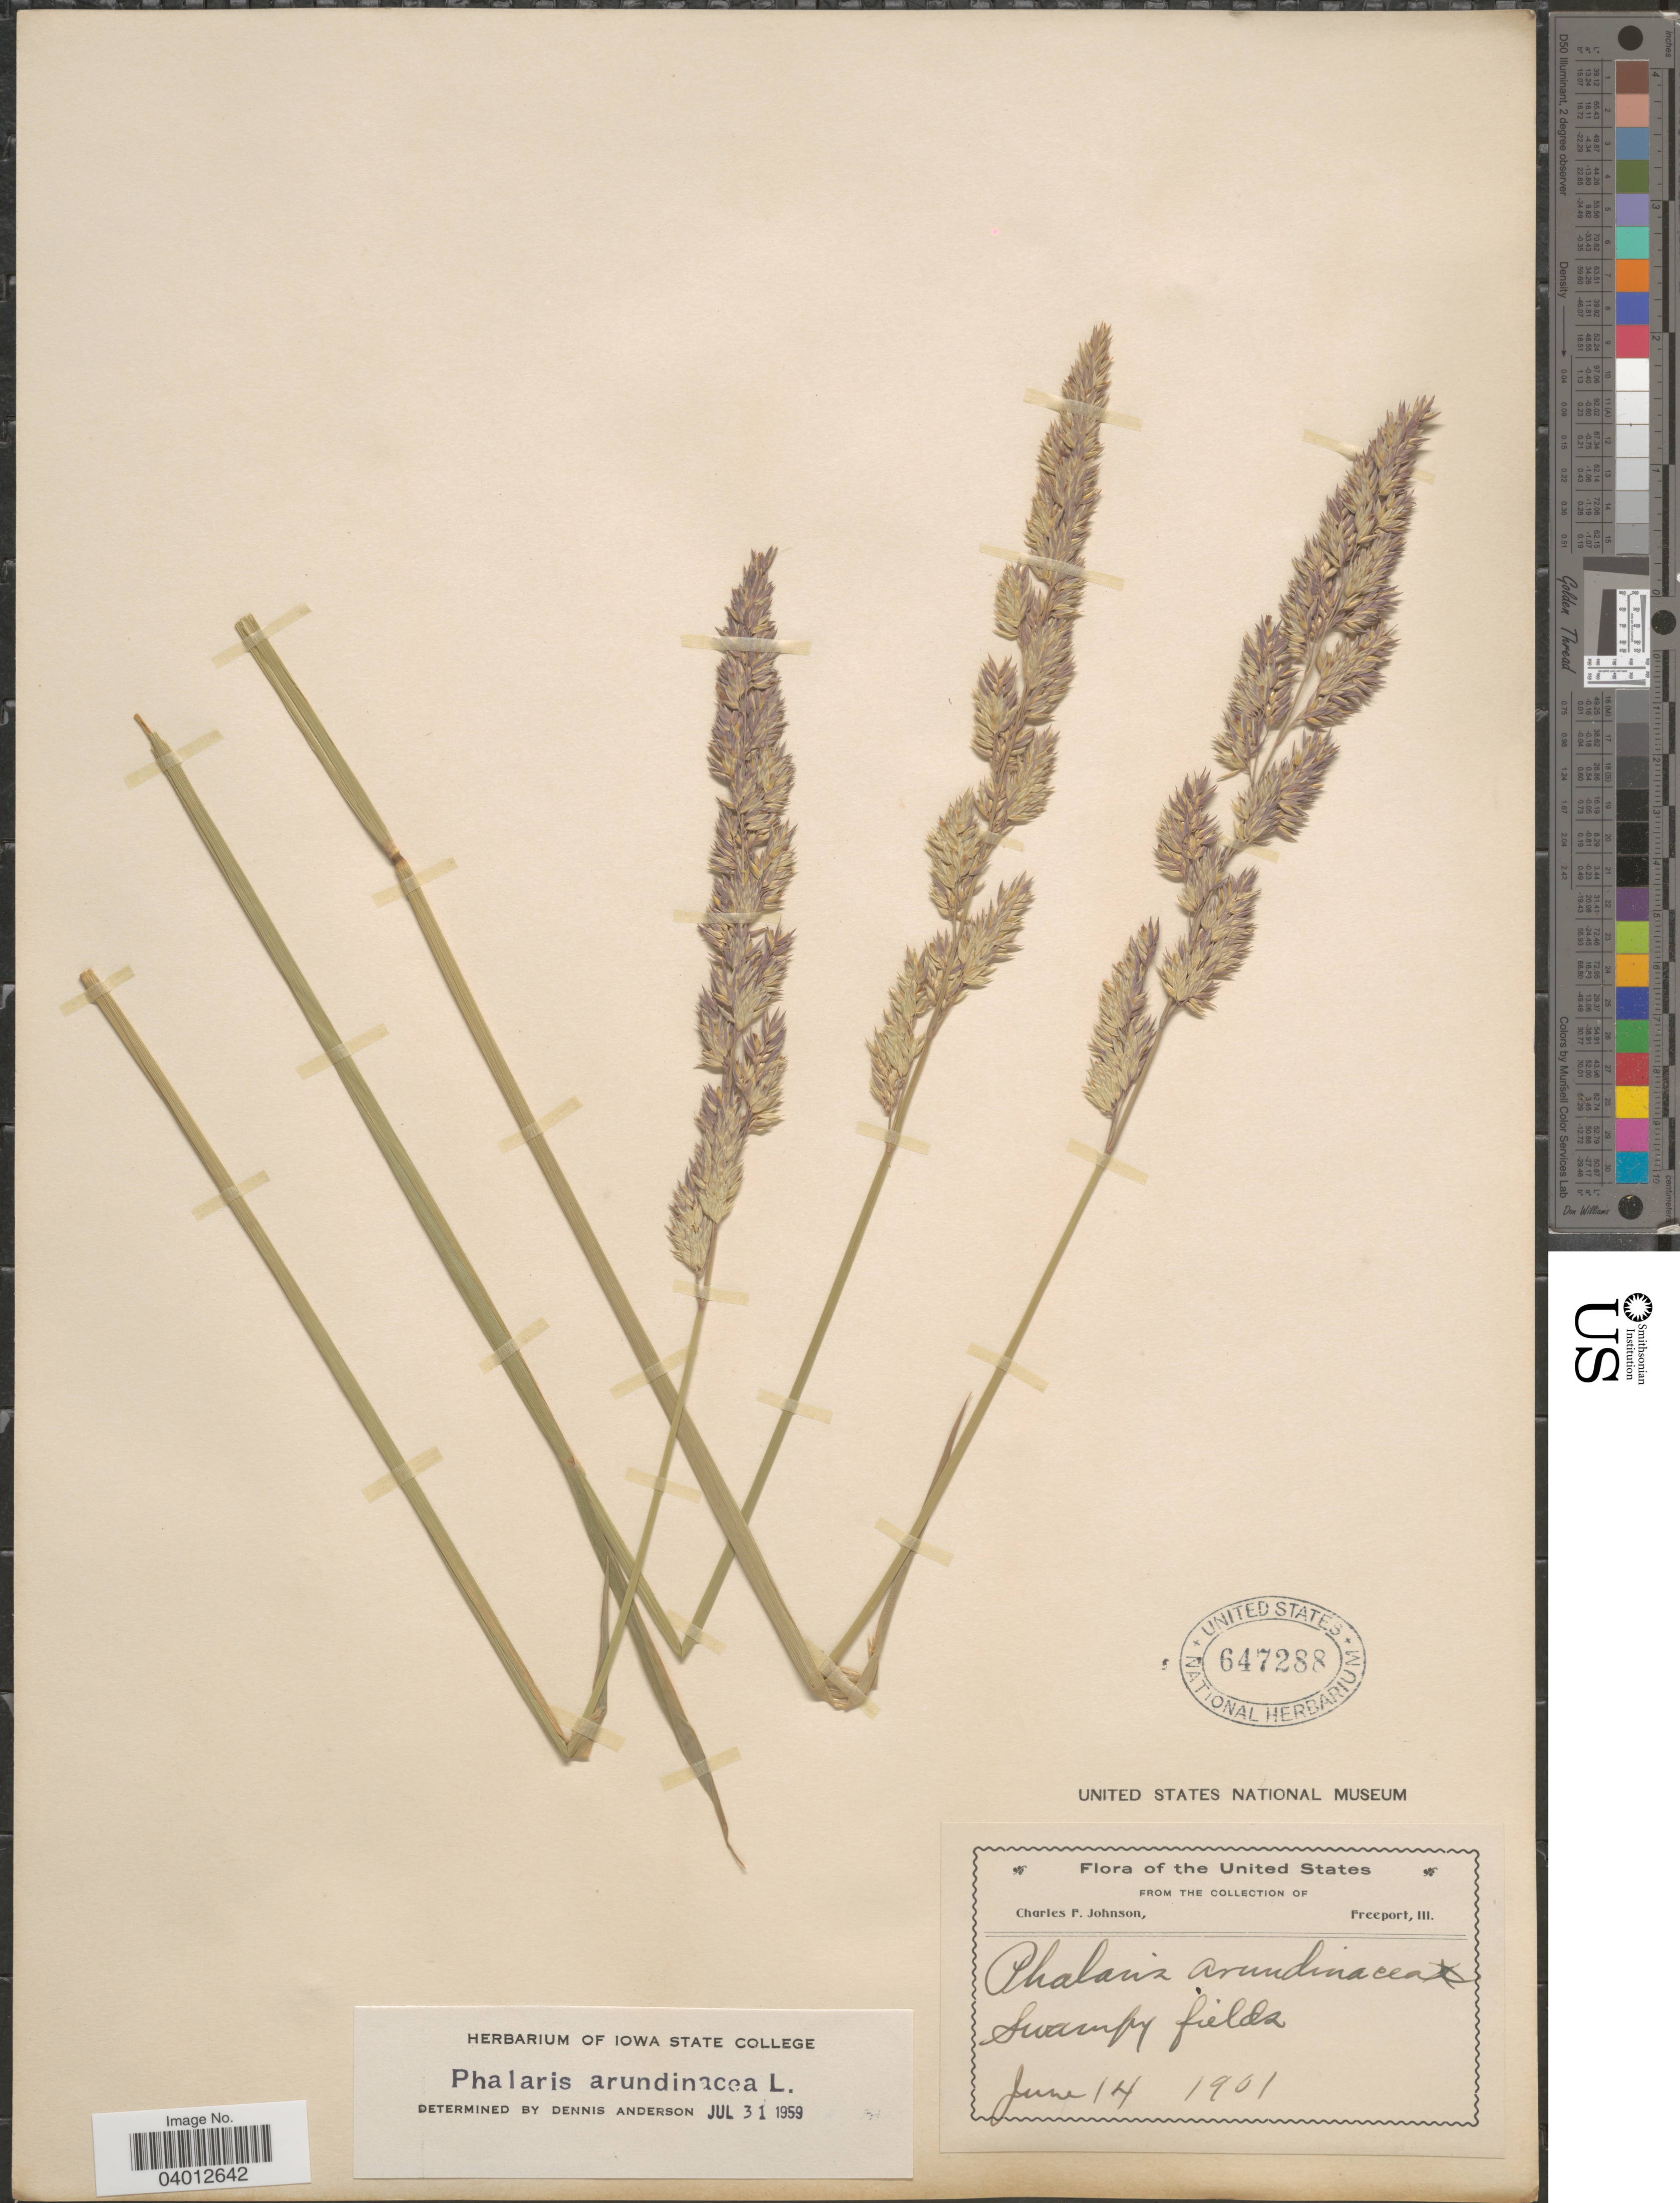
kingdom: Plantae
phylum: Tracheophyta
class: Liliopsida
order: Poales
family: Poaceae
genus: Phalaris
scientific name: Phalaris arundinacea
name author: L.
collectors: C. F. Johnson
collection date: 1901-06-14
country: United States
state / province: Illinois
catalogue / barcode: US 647288